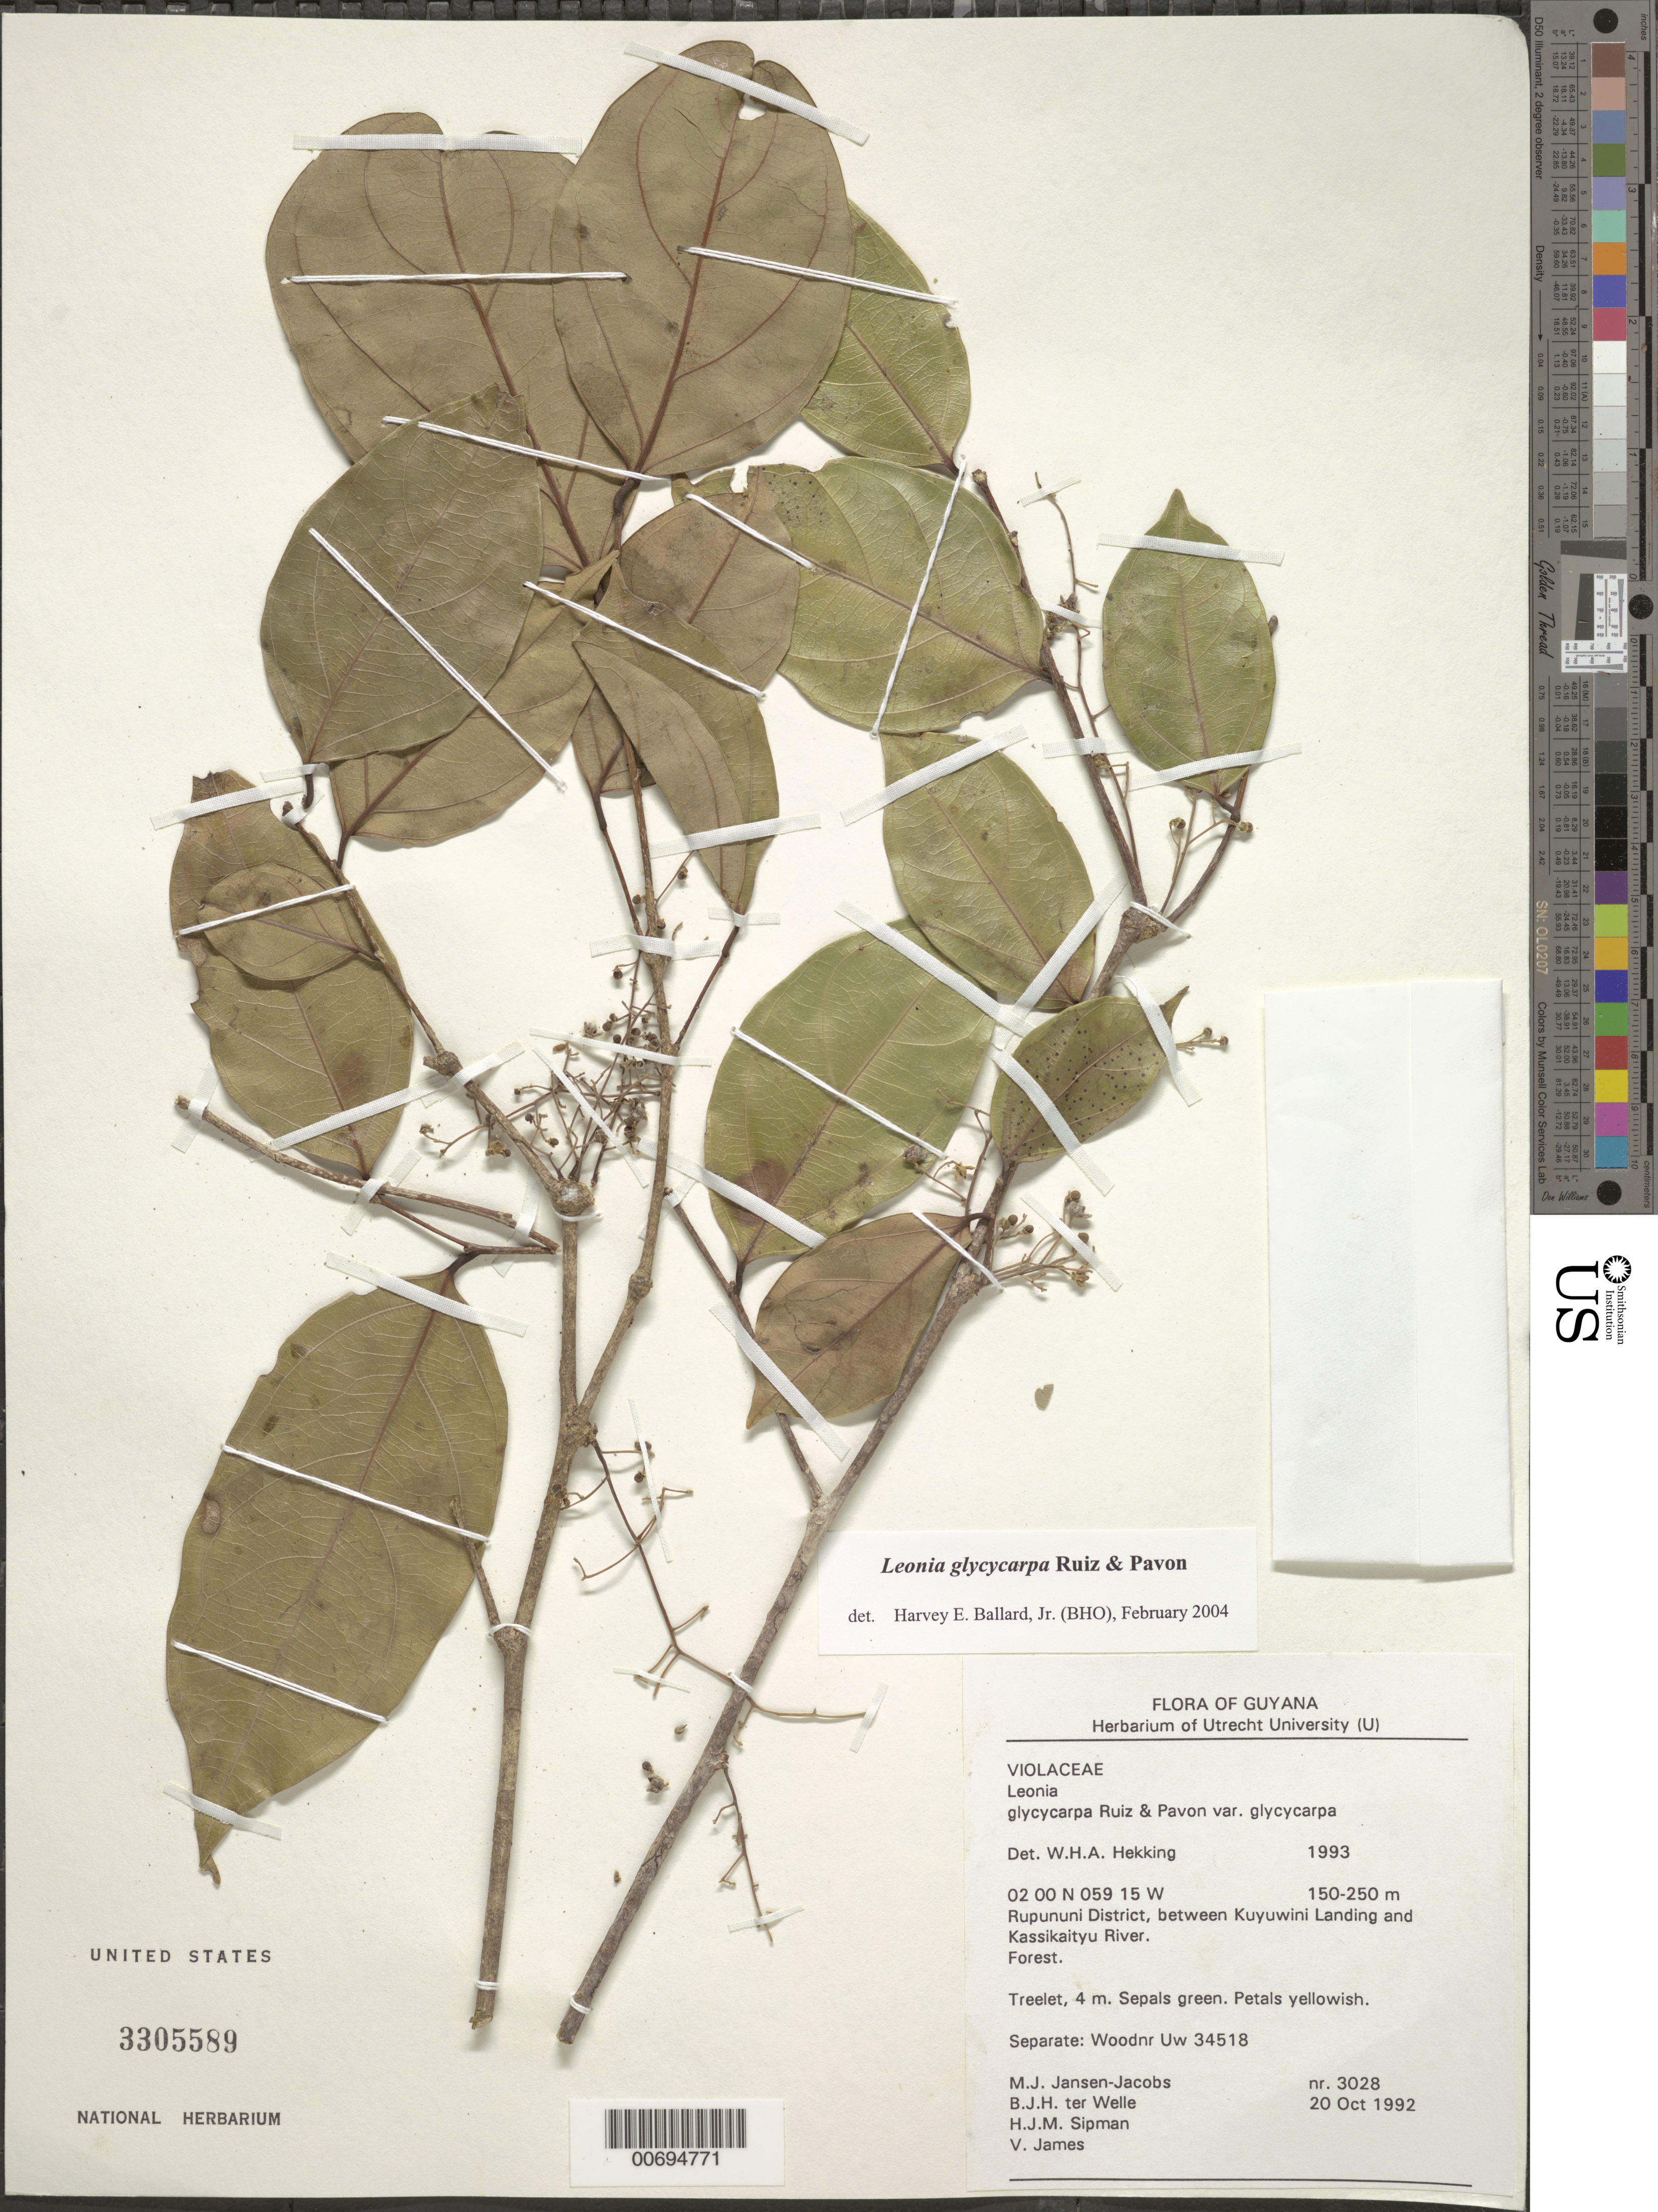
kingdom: Plantae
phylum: Tracheophyta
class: Magnoliopsida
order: Malpighiales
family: Violaceae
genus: Leonia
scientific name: Leonia glycycarpa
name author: Ruiz & Pav.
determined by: Ballard, Harvey E.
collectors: M. J. Jansen-Jacobs, B. Welle, H. J. M. Sipman & V. James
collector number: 3028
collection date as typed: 20-Oct-92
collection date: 1992-10-20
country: Guyana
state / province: U. Takutu-U. Essequibo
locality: Rupununi District, between Kuyuwini Landing and Kassikaityu River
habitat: Forest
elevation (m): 150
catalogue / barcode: US 3305589